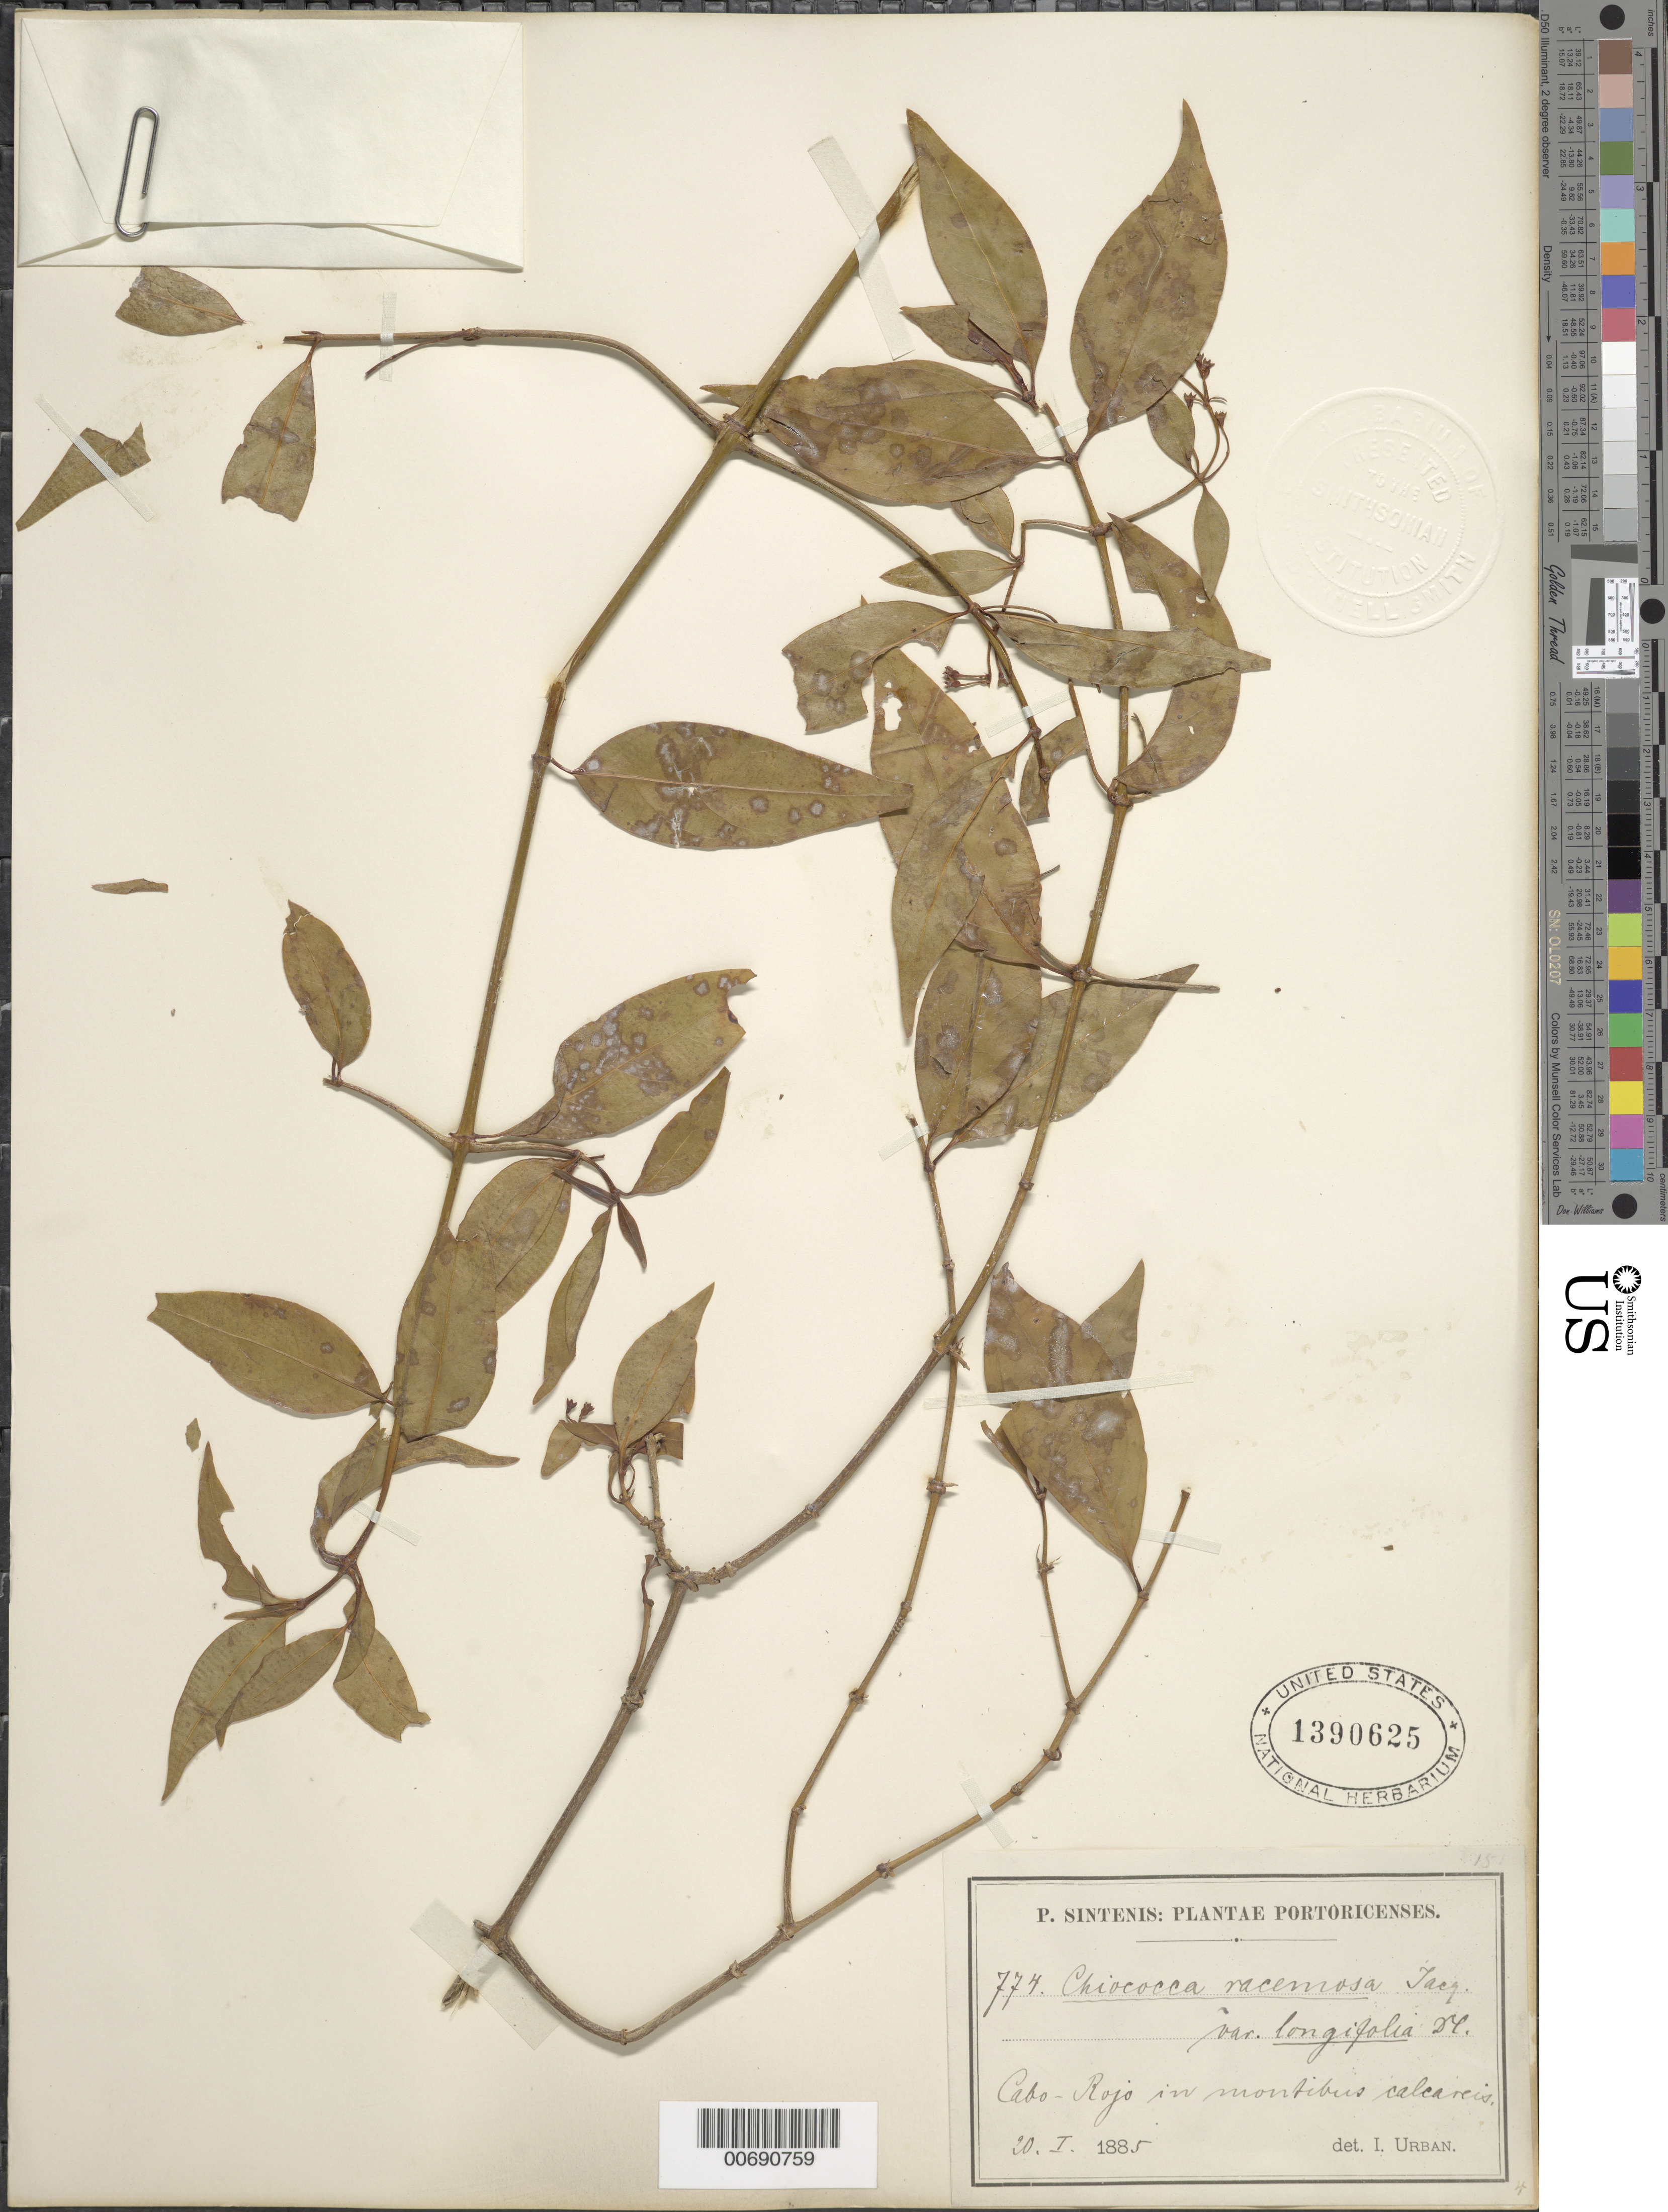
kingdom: Plantae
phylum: Tracheophyta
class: Magnoliopsida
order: Gentianales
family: Rubiaceae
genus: Chiococca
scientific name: Chiococca alba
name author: (L.) Hitchc.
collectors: P. Sintenis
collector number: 774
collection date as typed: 20 Jan 1885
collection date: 1885-01-20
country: Puerto Rico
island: Greater Antilles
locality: Cabo Rojo. In montibus calcareis.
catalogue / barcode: US 1390625